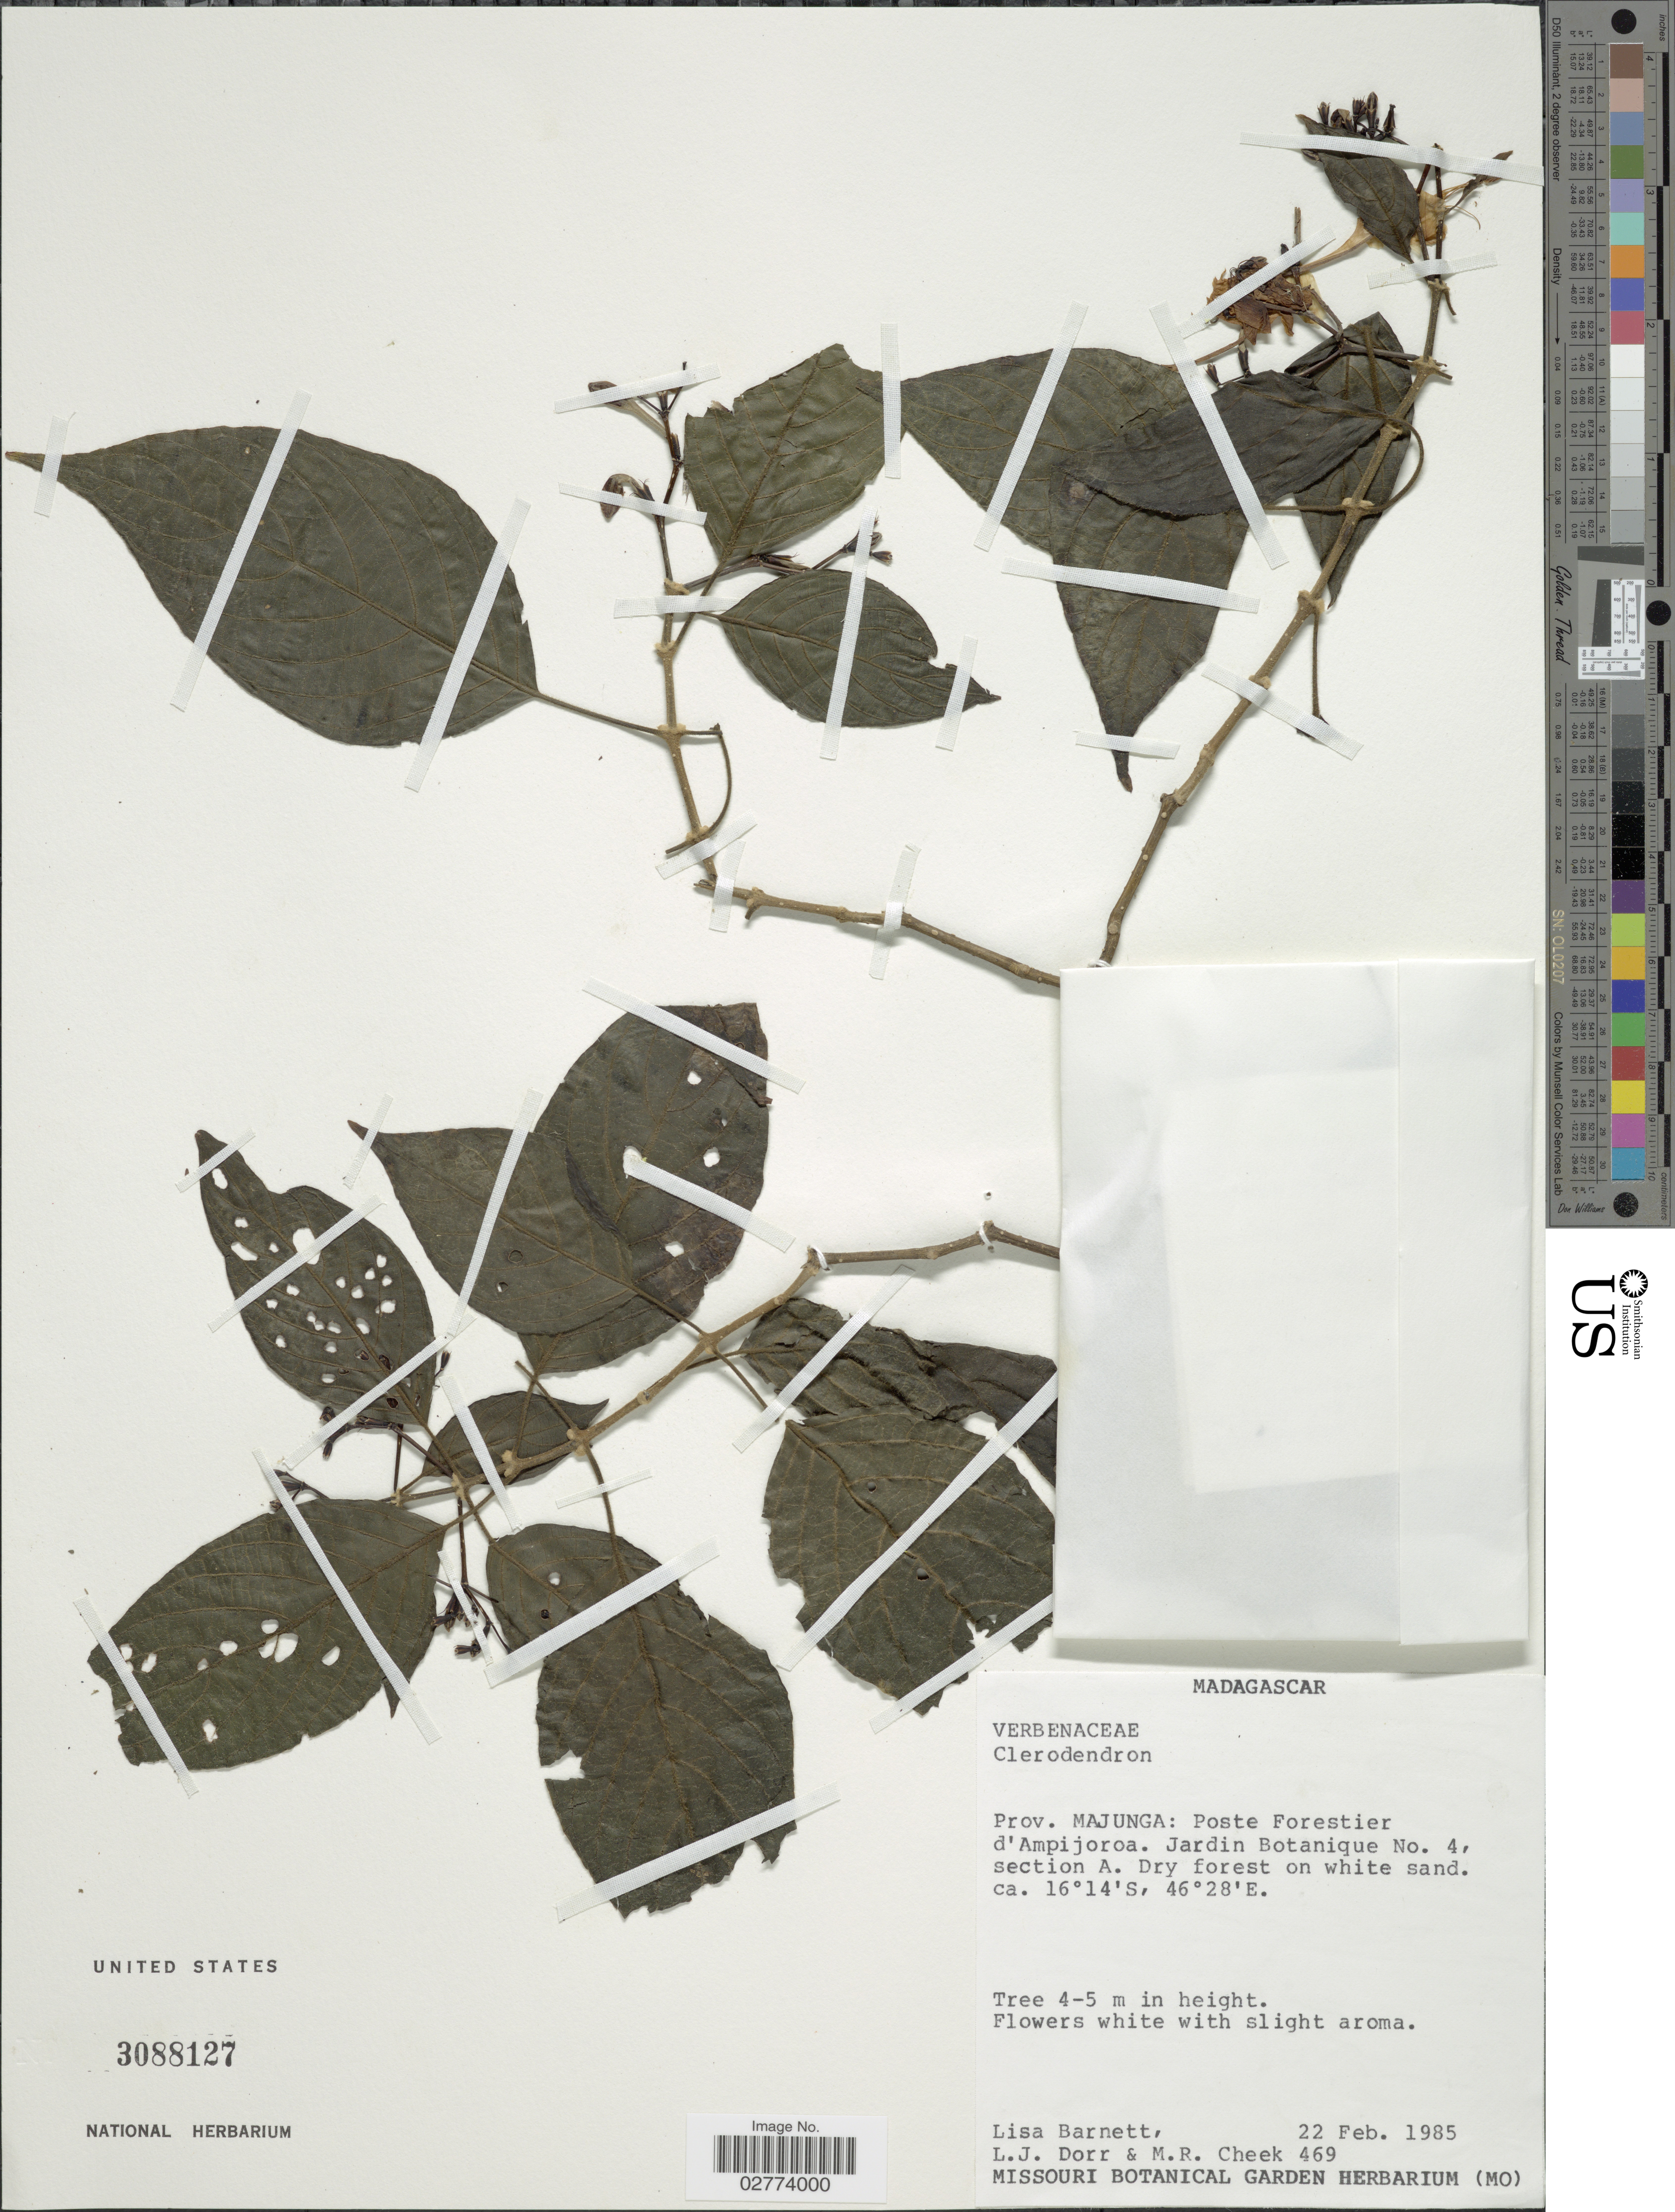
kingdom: Plantae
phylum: Tracheophyta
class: Magnoliopsida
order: Lamiales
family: Lamiaceae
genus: Clerodendrum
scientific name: Clerodendrum sp.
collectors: L. C. Barnett, L. J. Dorr & M. Cheek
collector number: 469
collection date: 1985-02-22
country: Madagascar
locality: Prov. Majunga: Poste Forestier d'Ampijoroa. Jardin Botanique No. 4, section A.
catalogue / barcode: US 3088127